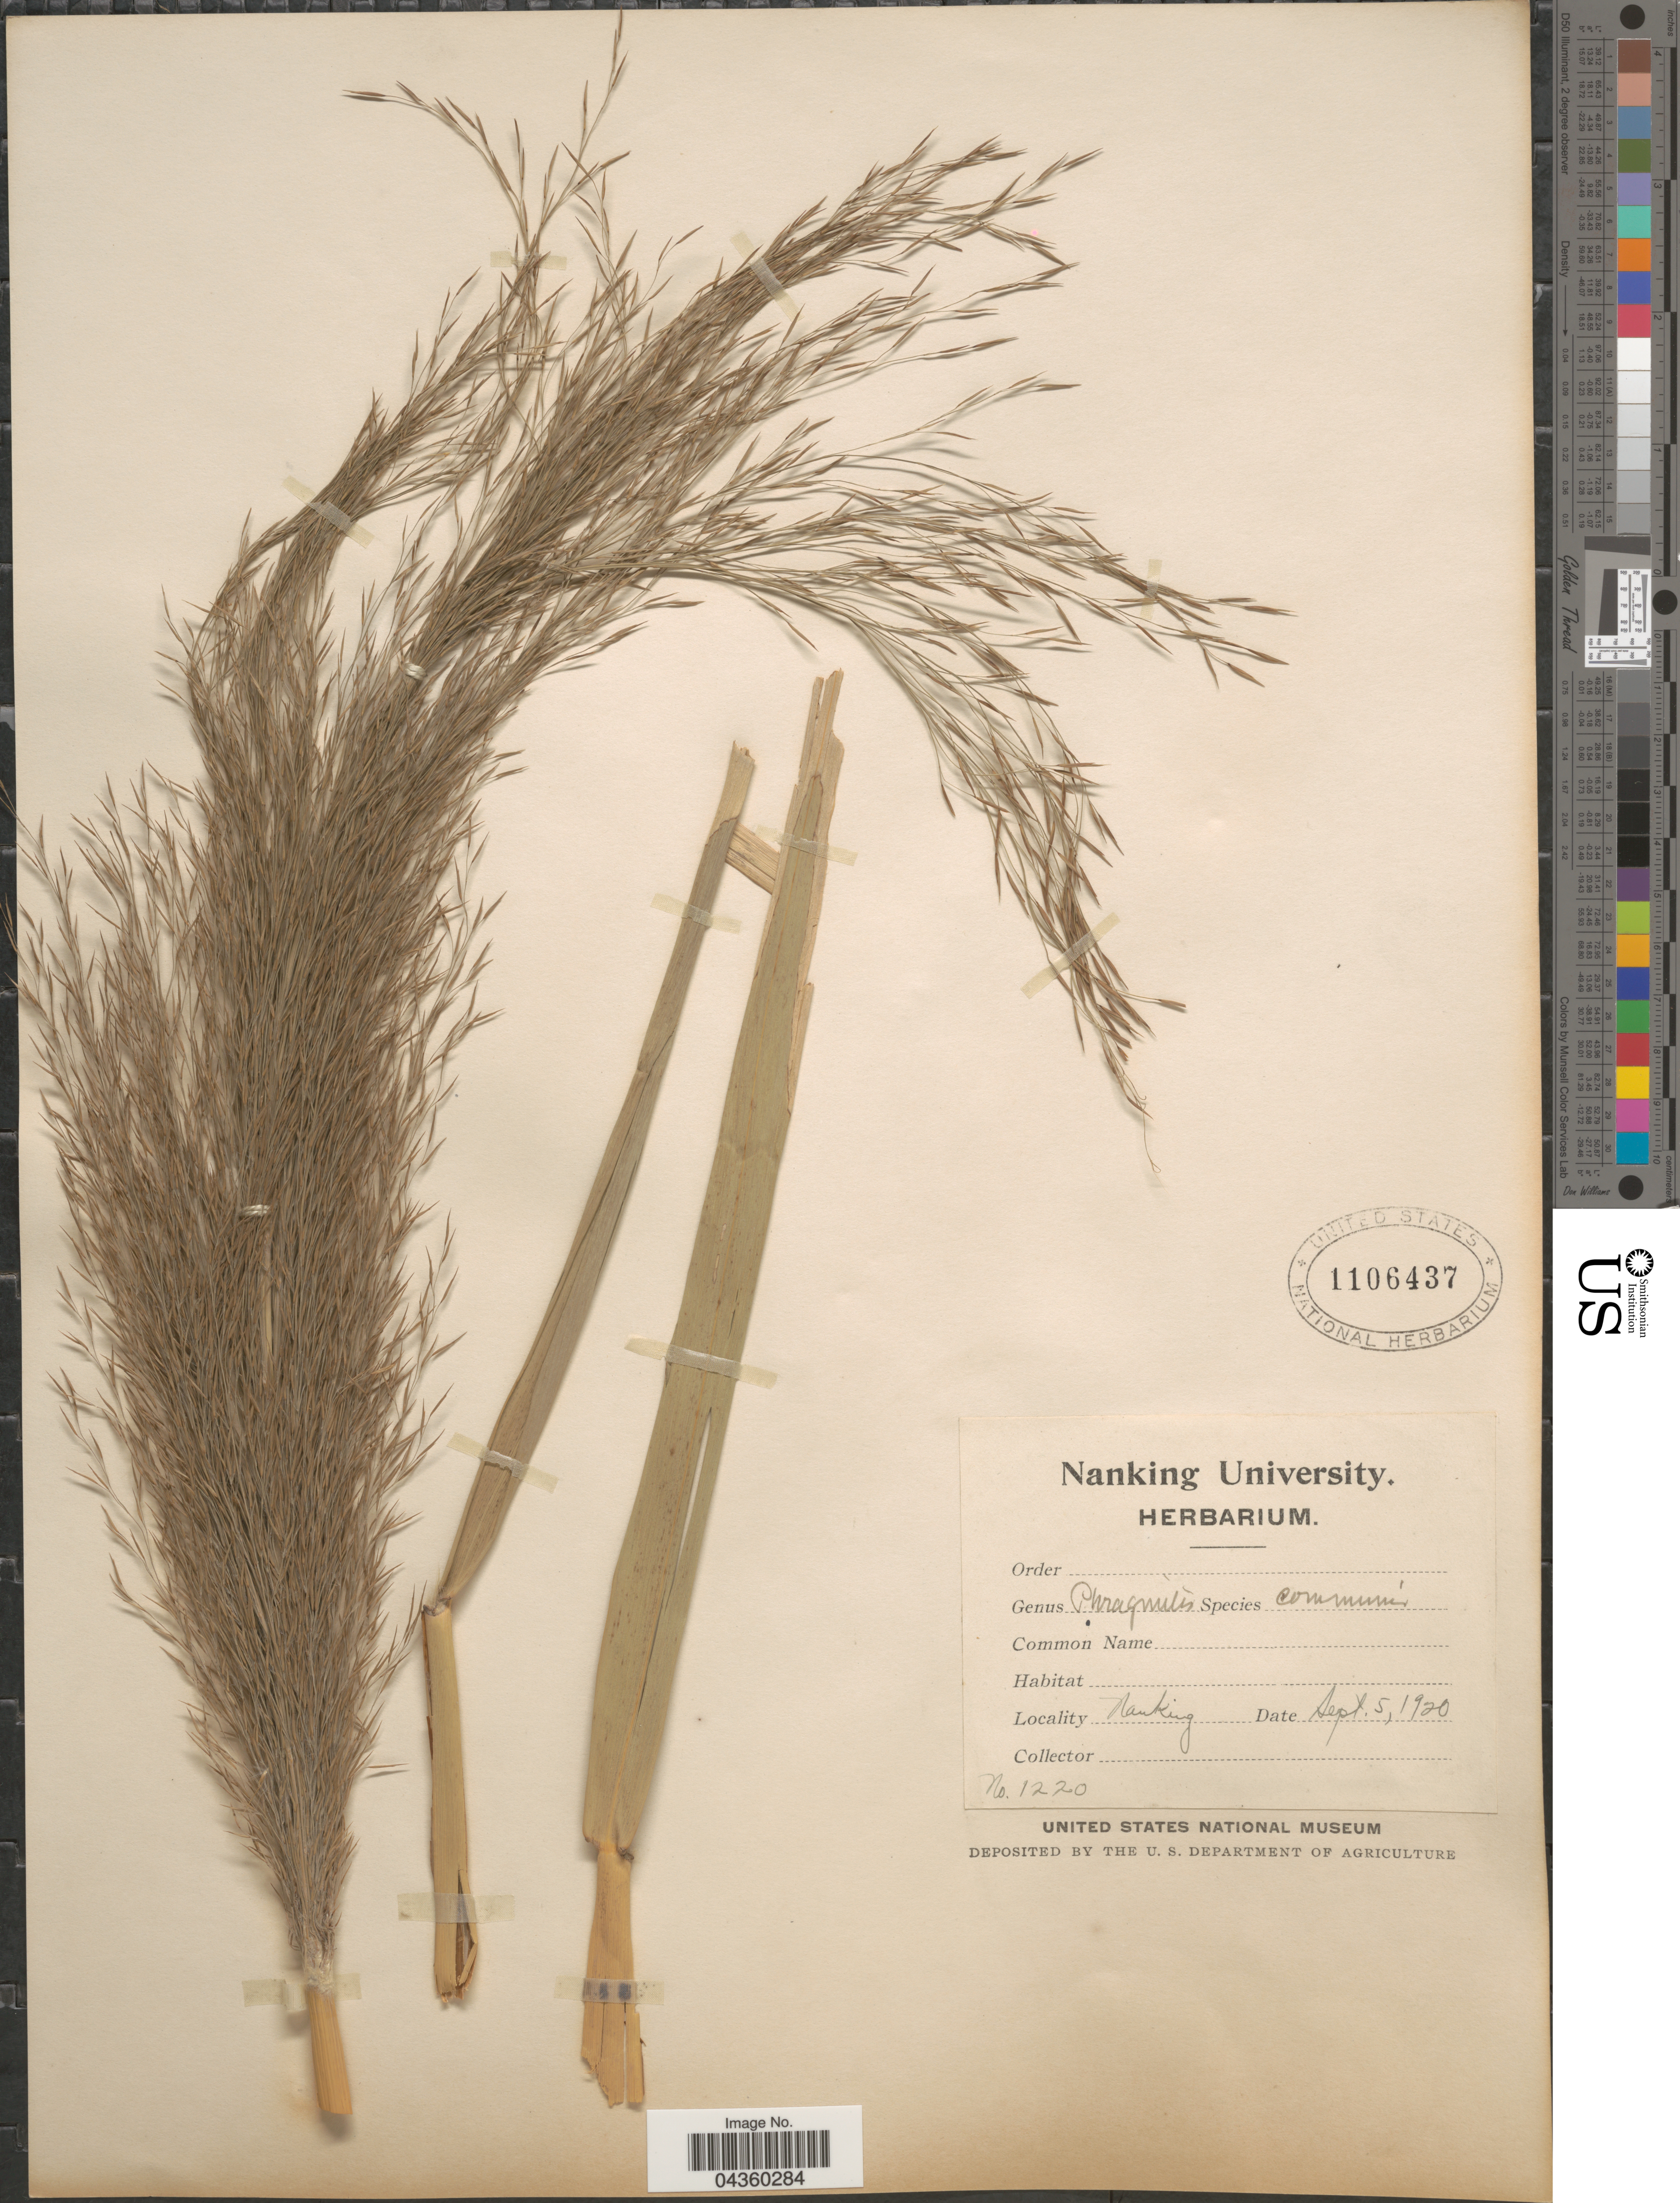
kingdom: Plantae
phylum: Tracheophyta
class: Liliopsida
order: Poales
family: Poaceae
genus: Phragmites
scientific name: Phragmites karka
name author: (Retz.) Trin. ex Steud.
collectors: Nanking University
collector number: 1220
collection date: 1920-09-05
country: China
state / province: Jiangsu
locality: Nanking.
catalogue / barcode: US 1106437